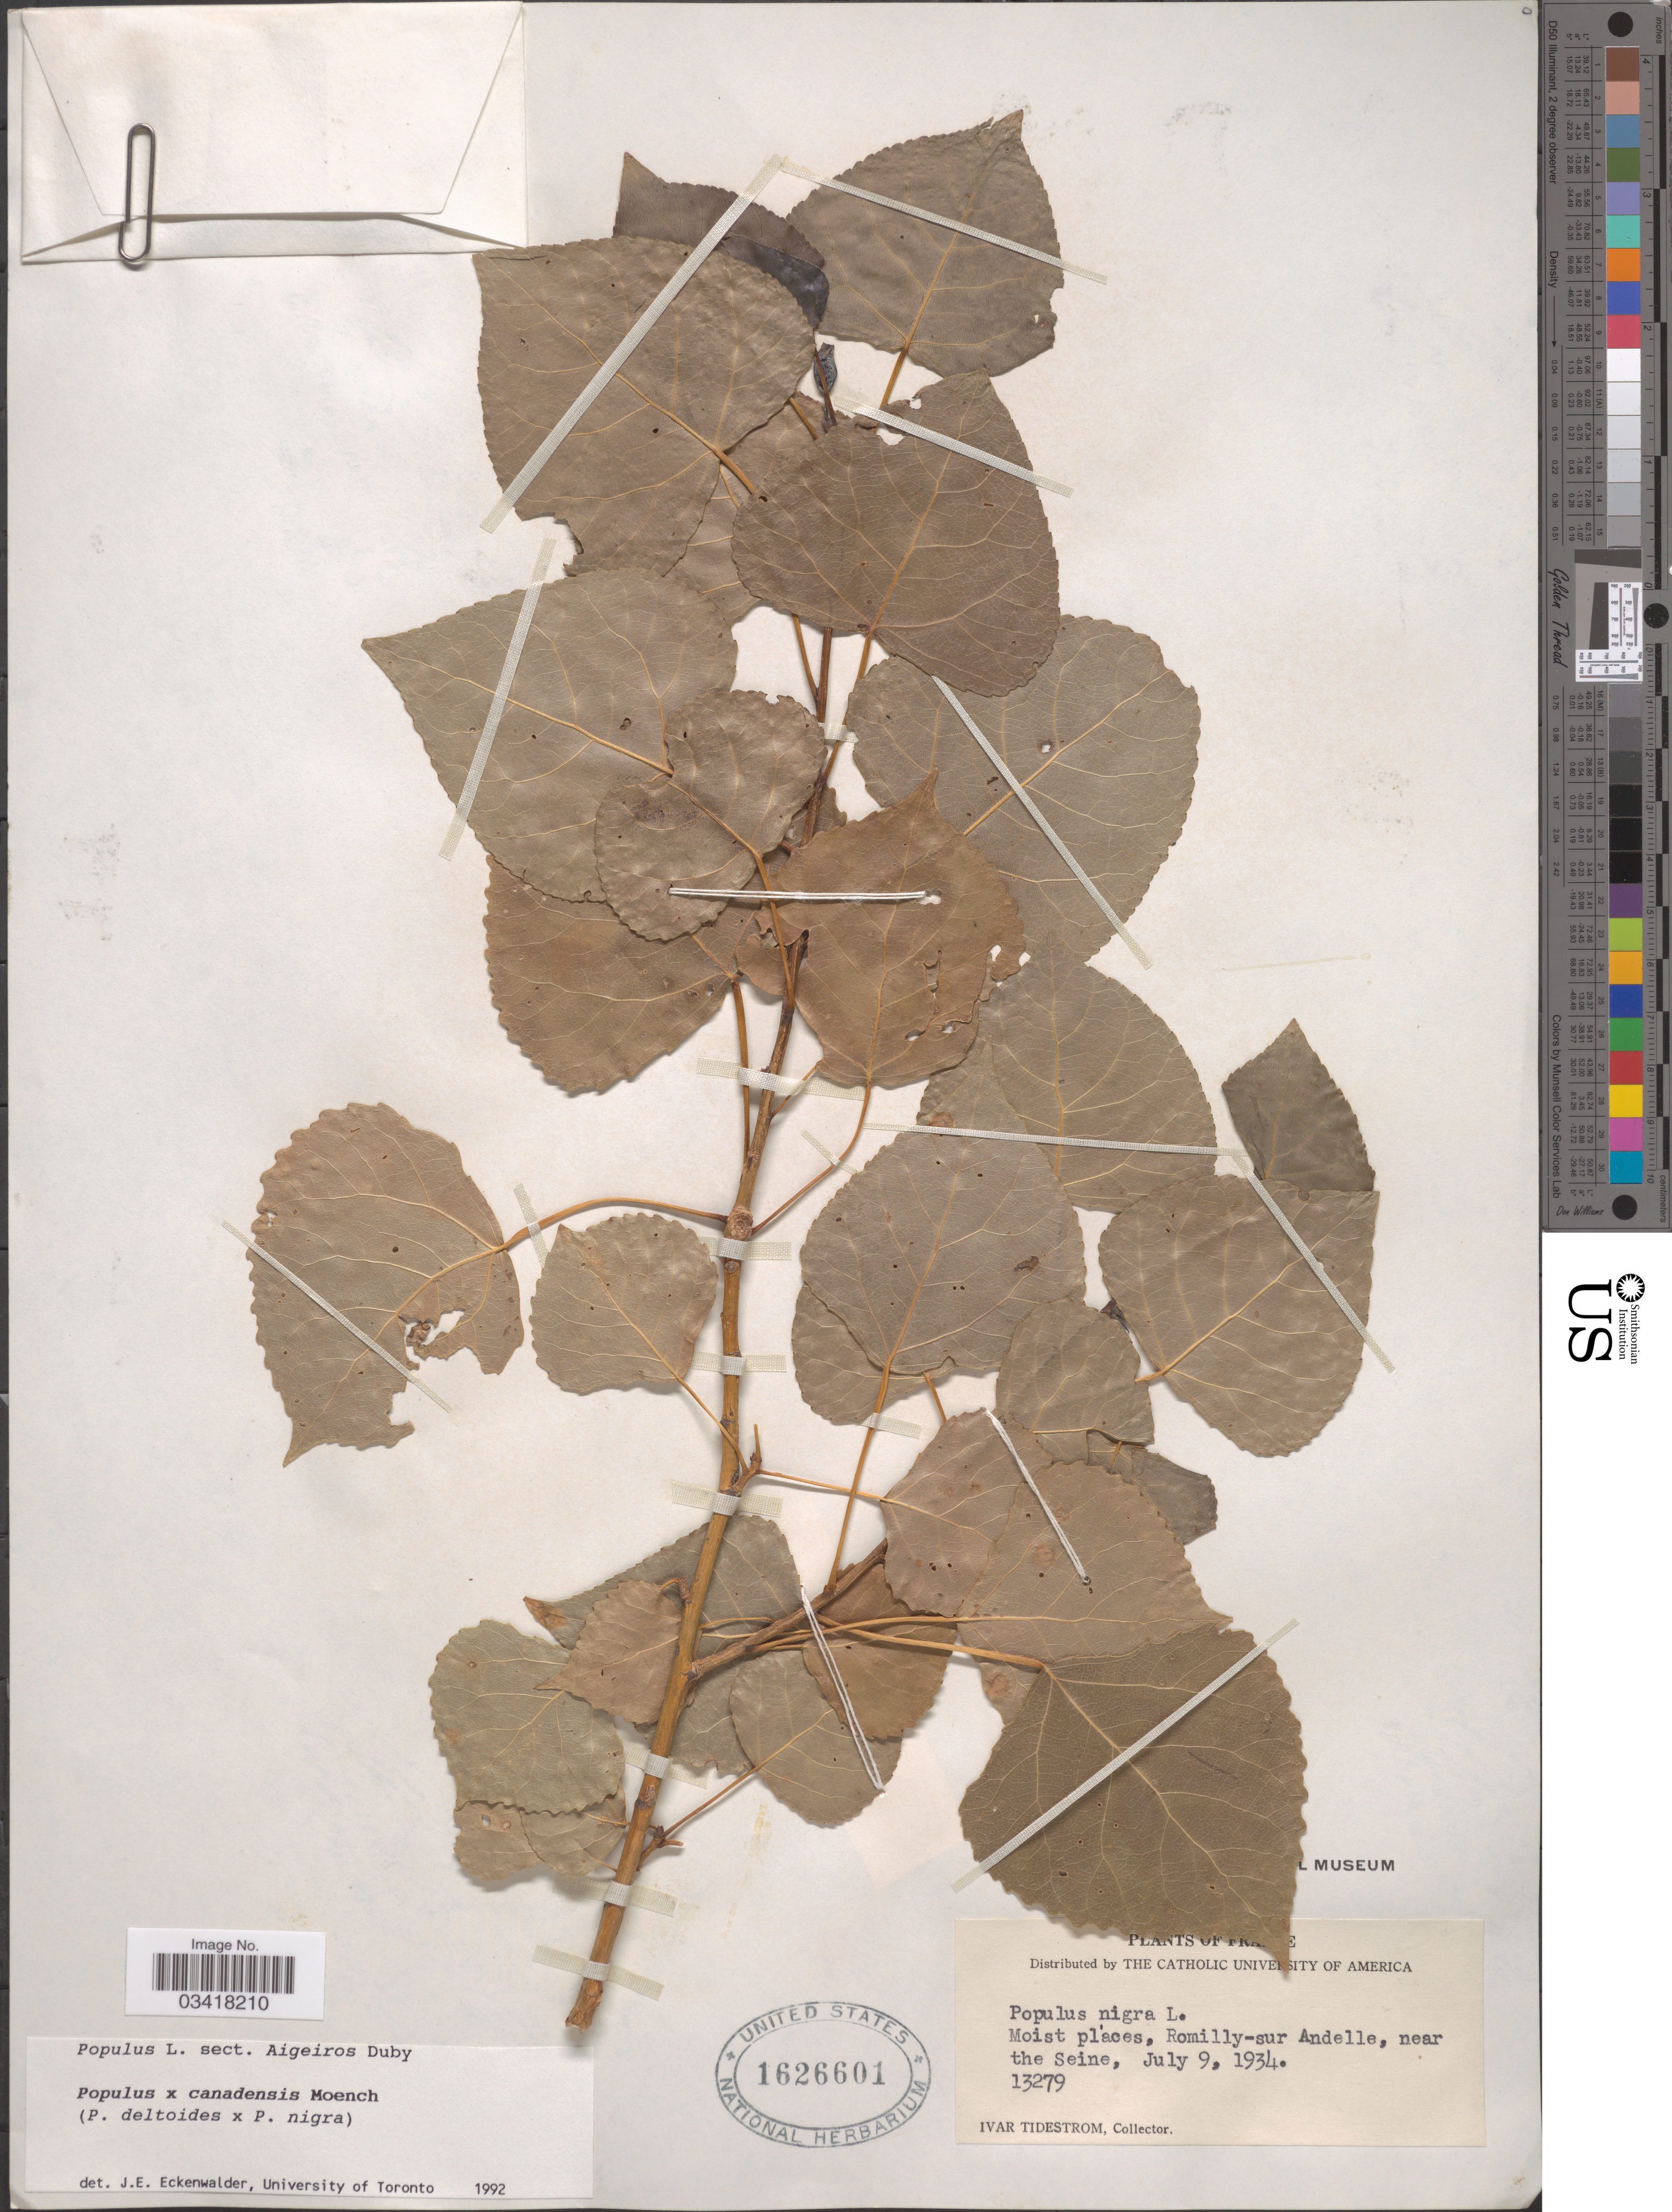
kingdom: Plantae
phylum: Tracheophyta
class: Magnoliopsida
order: Malpighiales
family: Salicaceae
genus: Populus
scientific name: Populus canadensis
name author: Moench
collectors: I. F. Tidestrom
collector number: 13279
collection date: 1934-07-09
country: France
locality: Romilly-sur Andelle, near the Seine.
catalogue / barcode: US 1626601